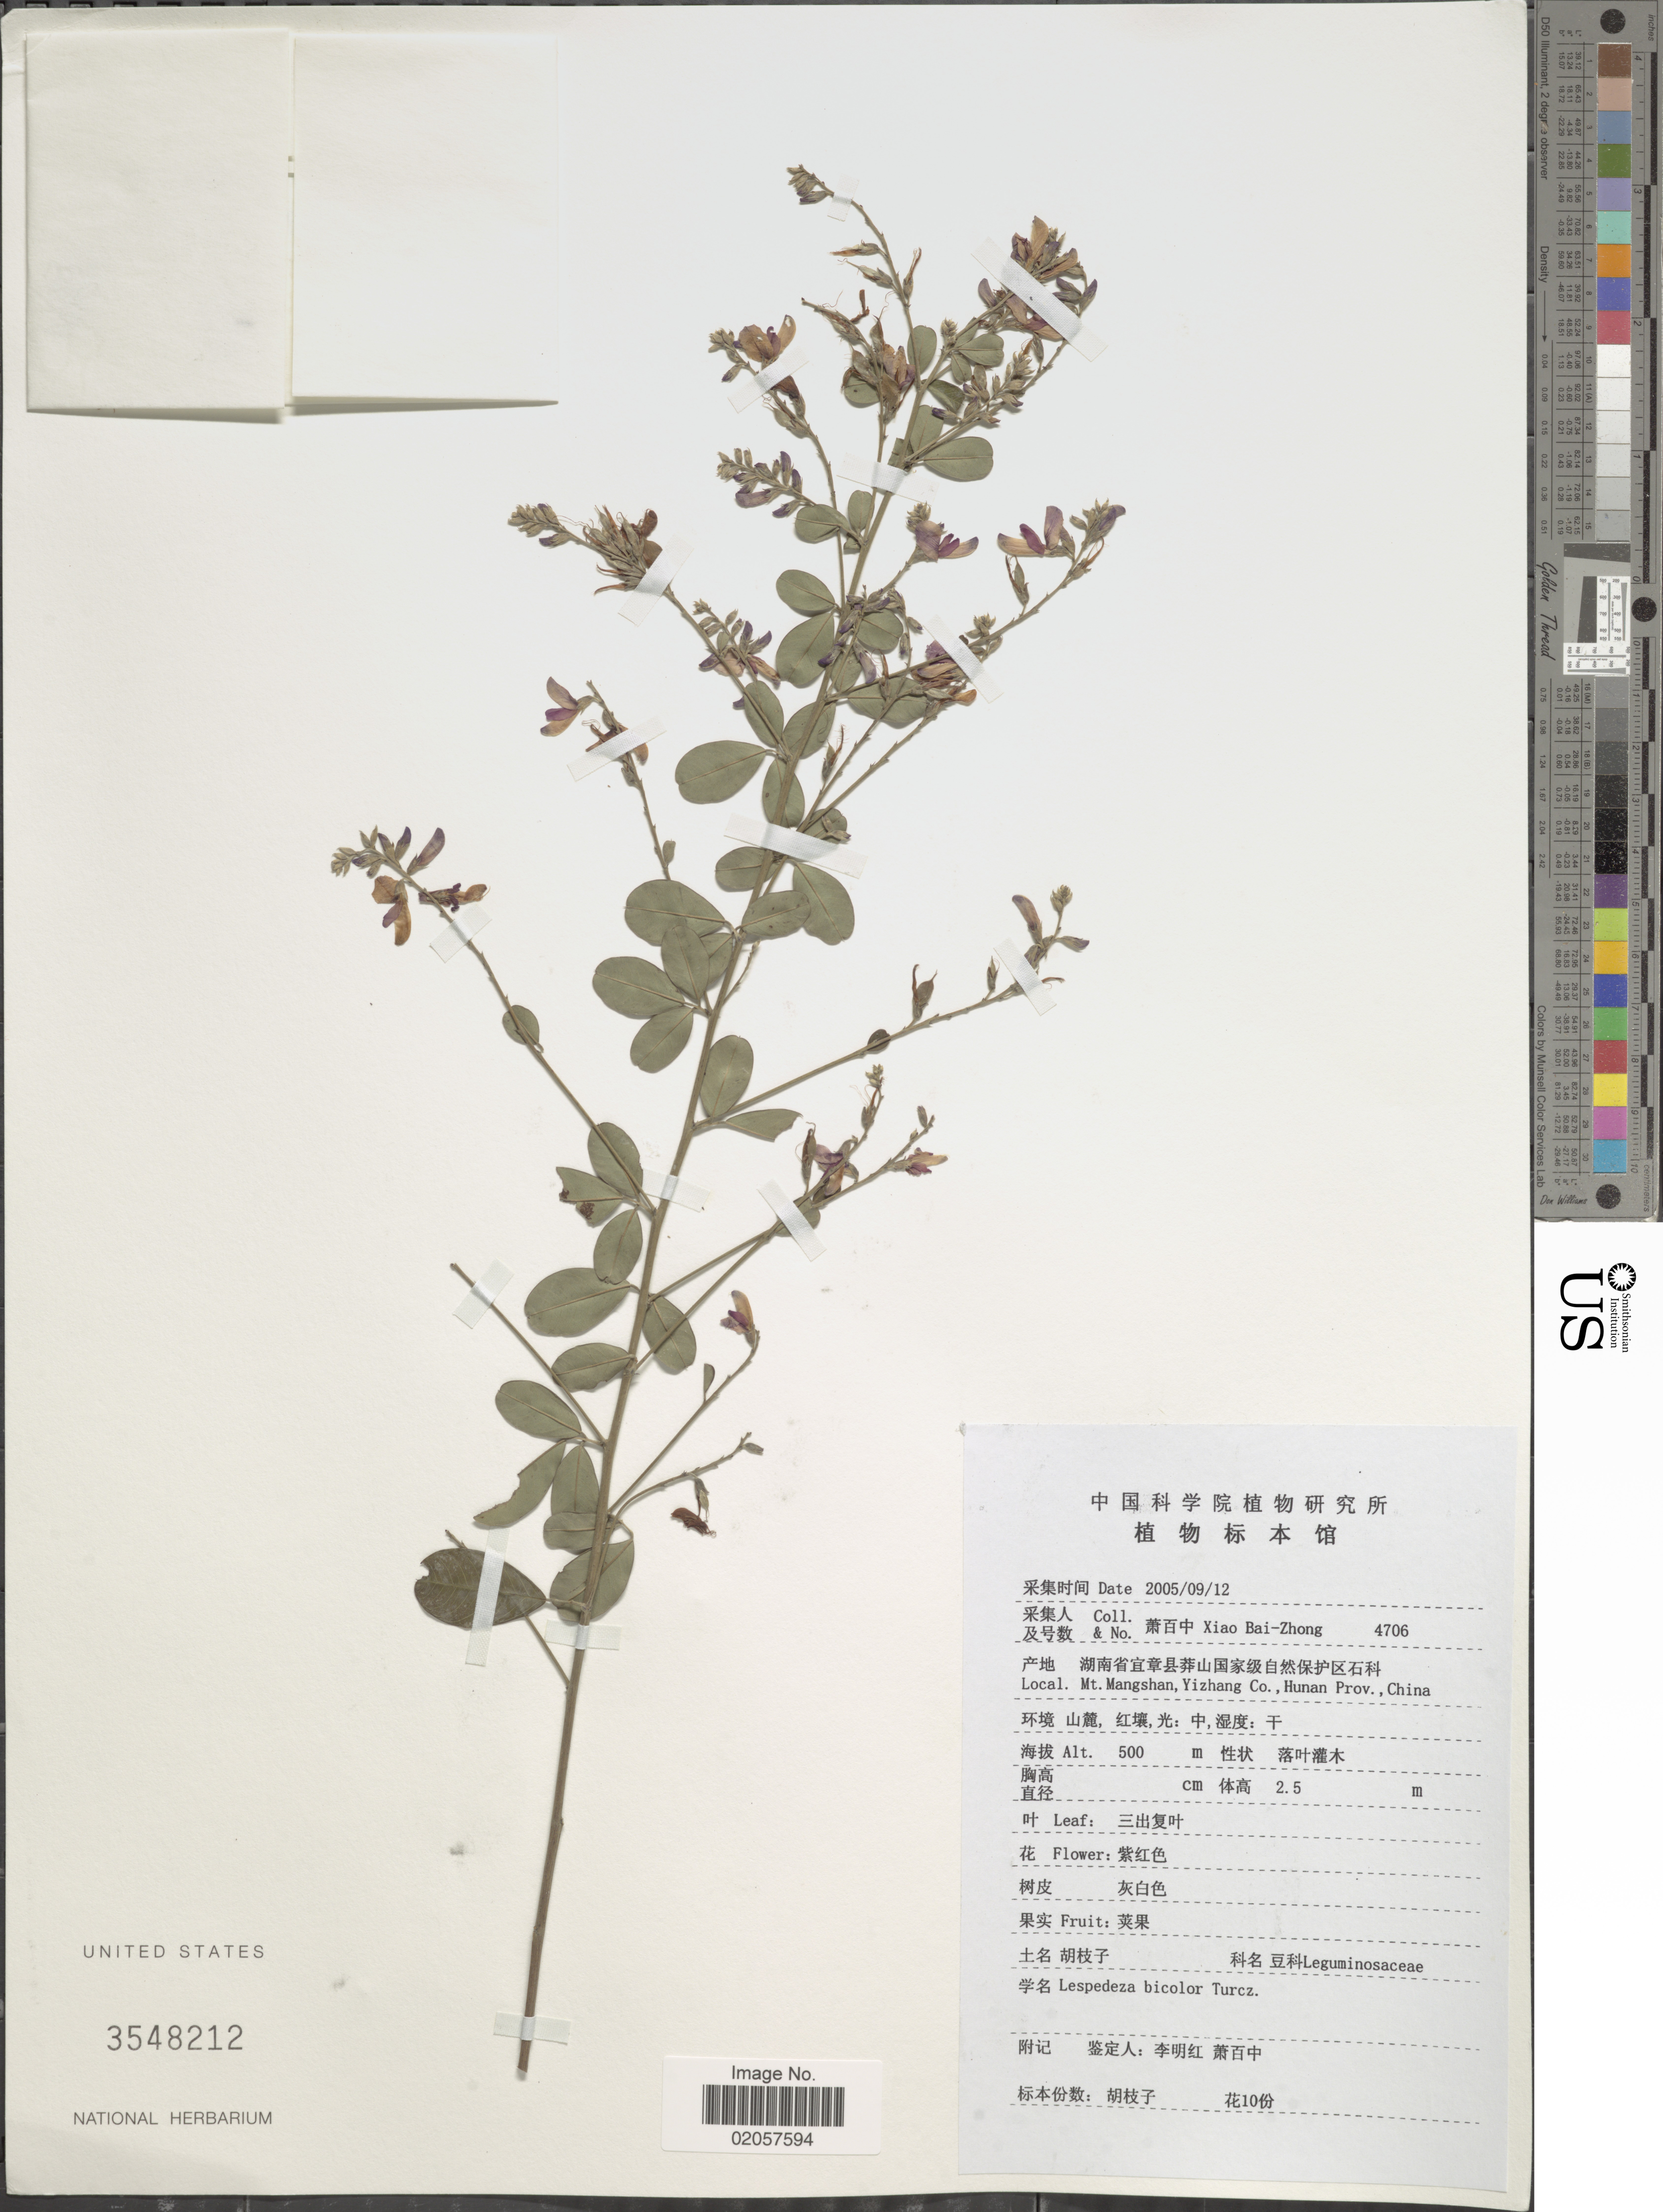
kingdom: Plantae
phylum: Tracheophyta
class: Magnoliopsida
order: Fabales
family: Fabaceae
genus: Lespedeza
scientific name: Lespedeza bicolor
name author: Turcz.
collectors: B. Z. Xiao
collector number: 4706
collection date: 2005-09-12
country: China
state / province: Hunan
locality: Mt. Mangshan, Yizhang Co.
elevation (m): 500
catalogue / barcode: US 3548212